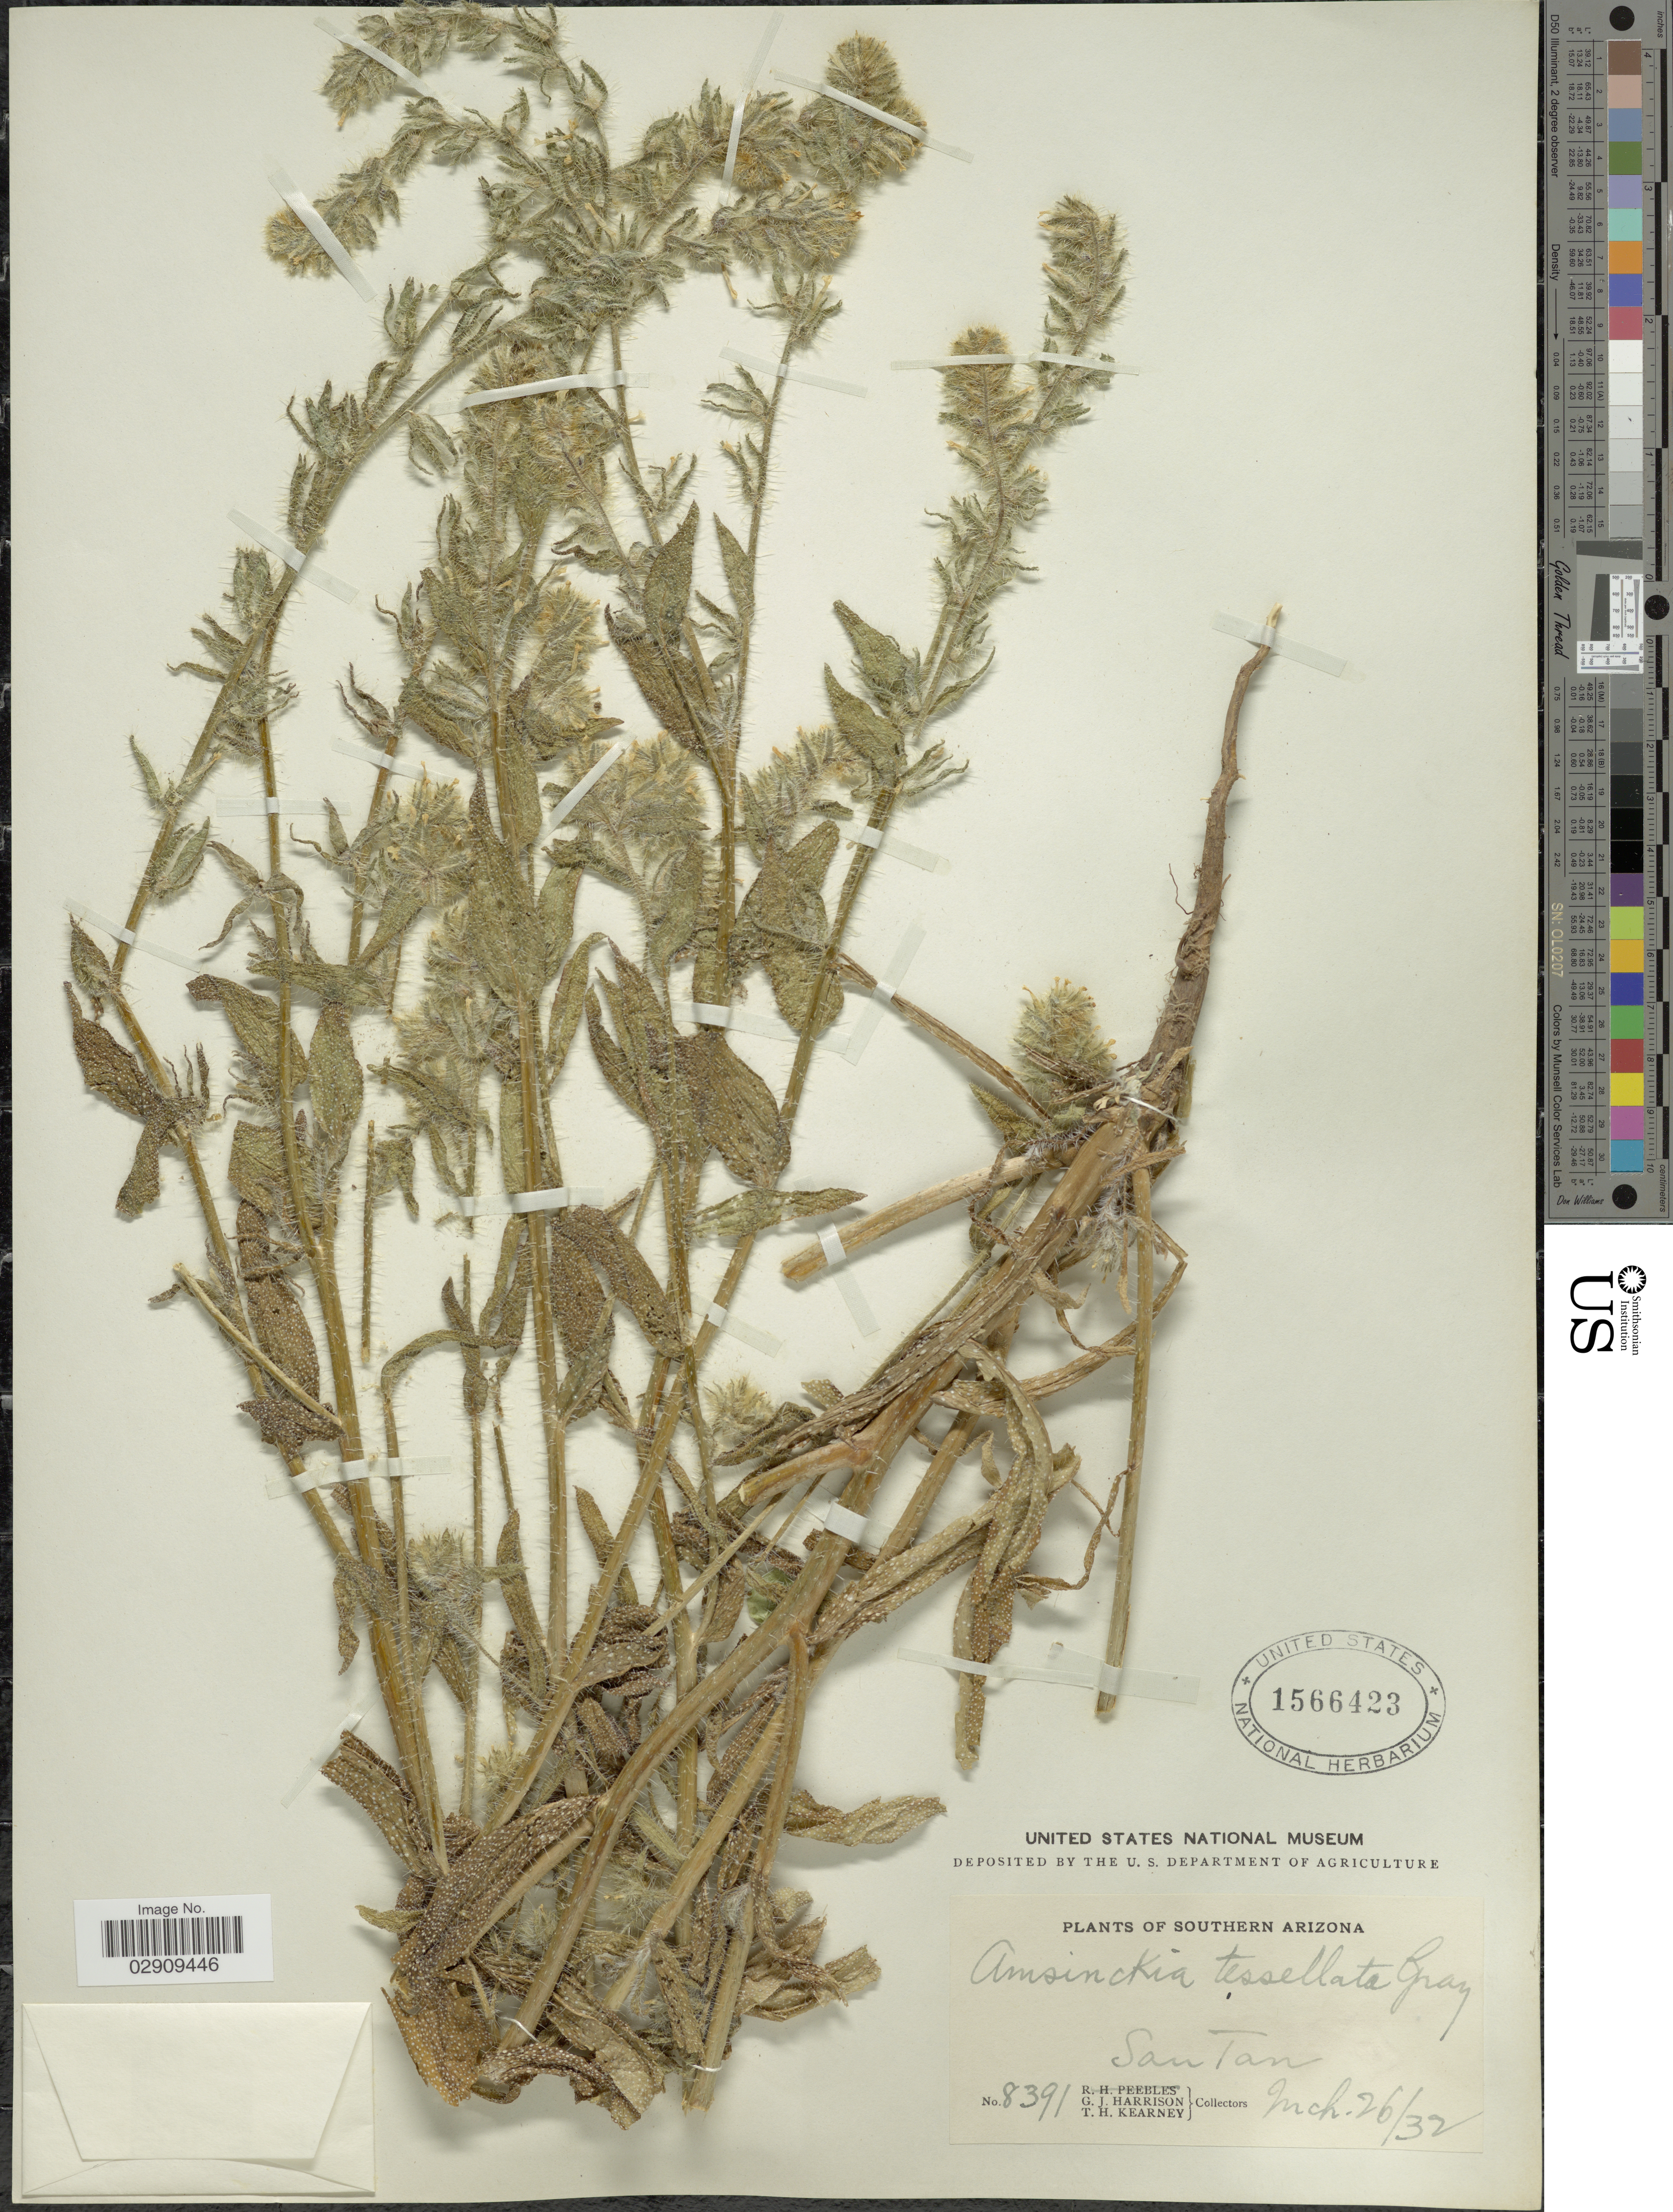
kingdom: Plantae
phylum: Tracheophyta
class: Magnoliopsida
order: Boraginales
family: Boraginaceae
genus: Amsinckia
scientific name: Amsinckia tessellata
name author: A. Gray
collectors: G. J. Harrison & T. H. Kearney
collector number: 8391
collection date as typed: Transcribed d/m/y: 26/3/32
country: United States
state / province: Arizona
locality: Southern Arizona. San Tan.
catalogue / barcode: US 1566423